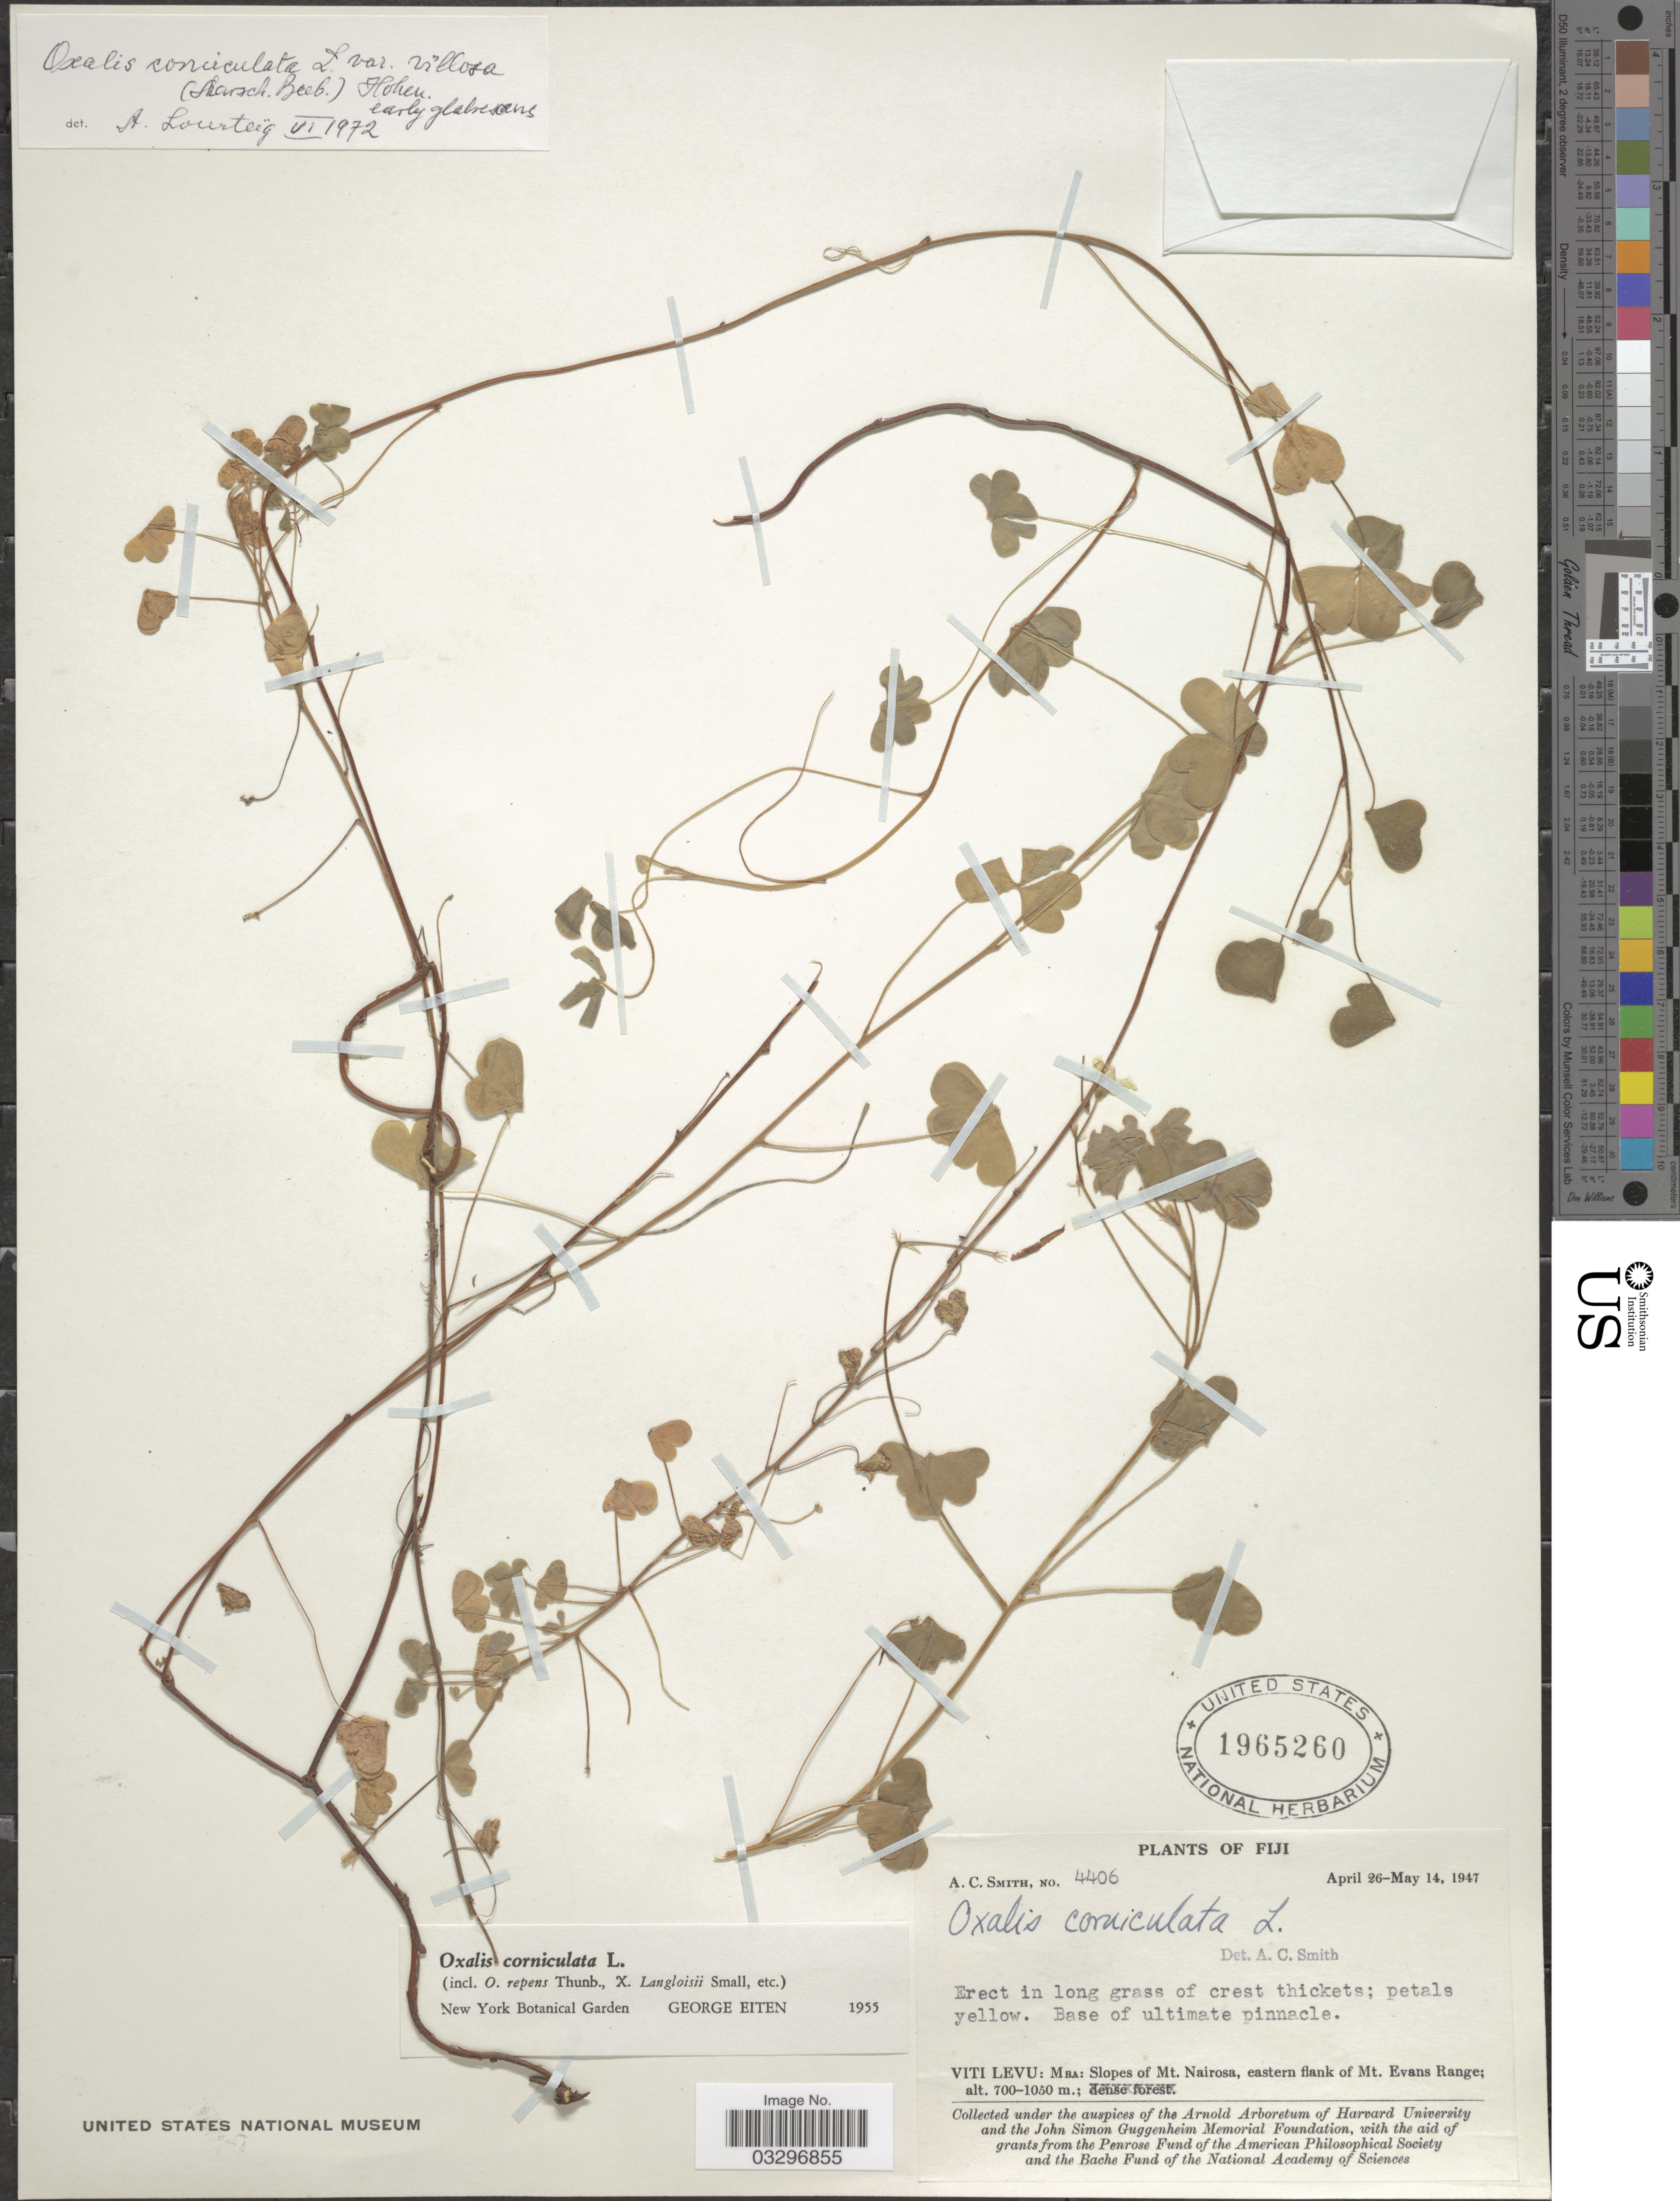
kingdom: Plantae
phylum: Tracheophyta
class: Magnoliopsida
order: Oxalidales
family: Oxalidaceae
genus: Oxalis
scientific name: Oxalis corniculata var. villosa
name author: (M. Bieb.) Hohen.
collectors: A. C. Smith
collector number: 4406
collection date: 1947-04-26/1947-05-14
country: Fiji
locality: Viti Levu: Mba: Slopes of Mt. Nairosa, eastern flank of Mt. Evans Range.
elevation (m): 700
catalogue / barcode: US 1965260